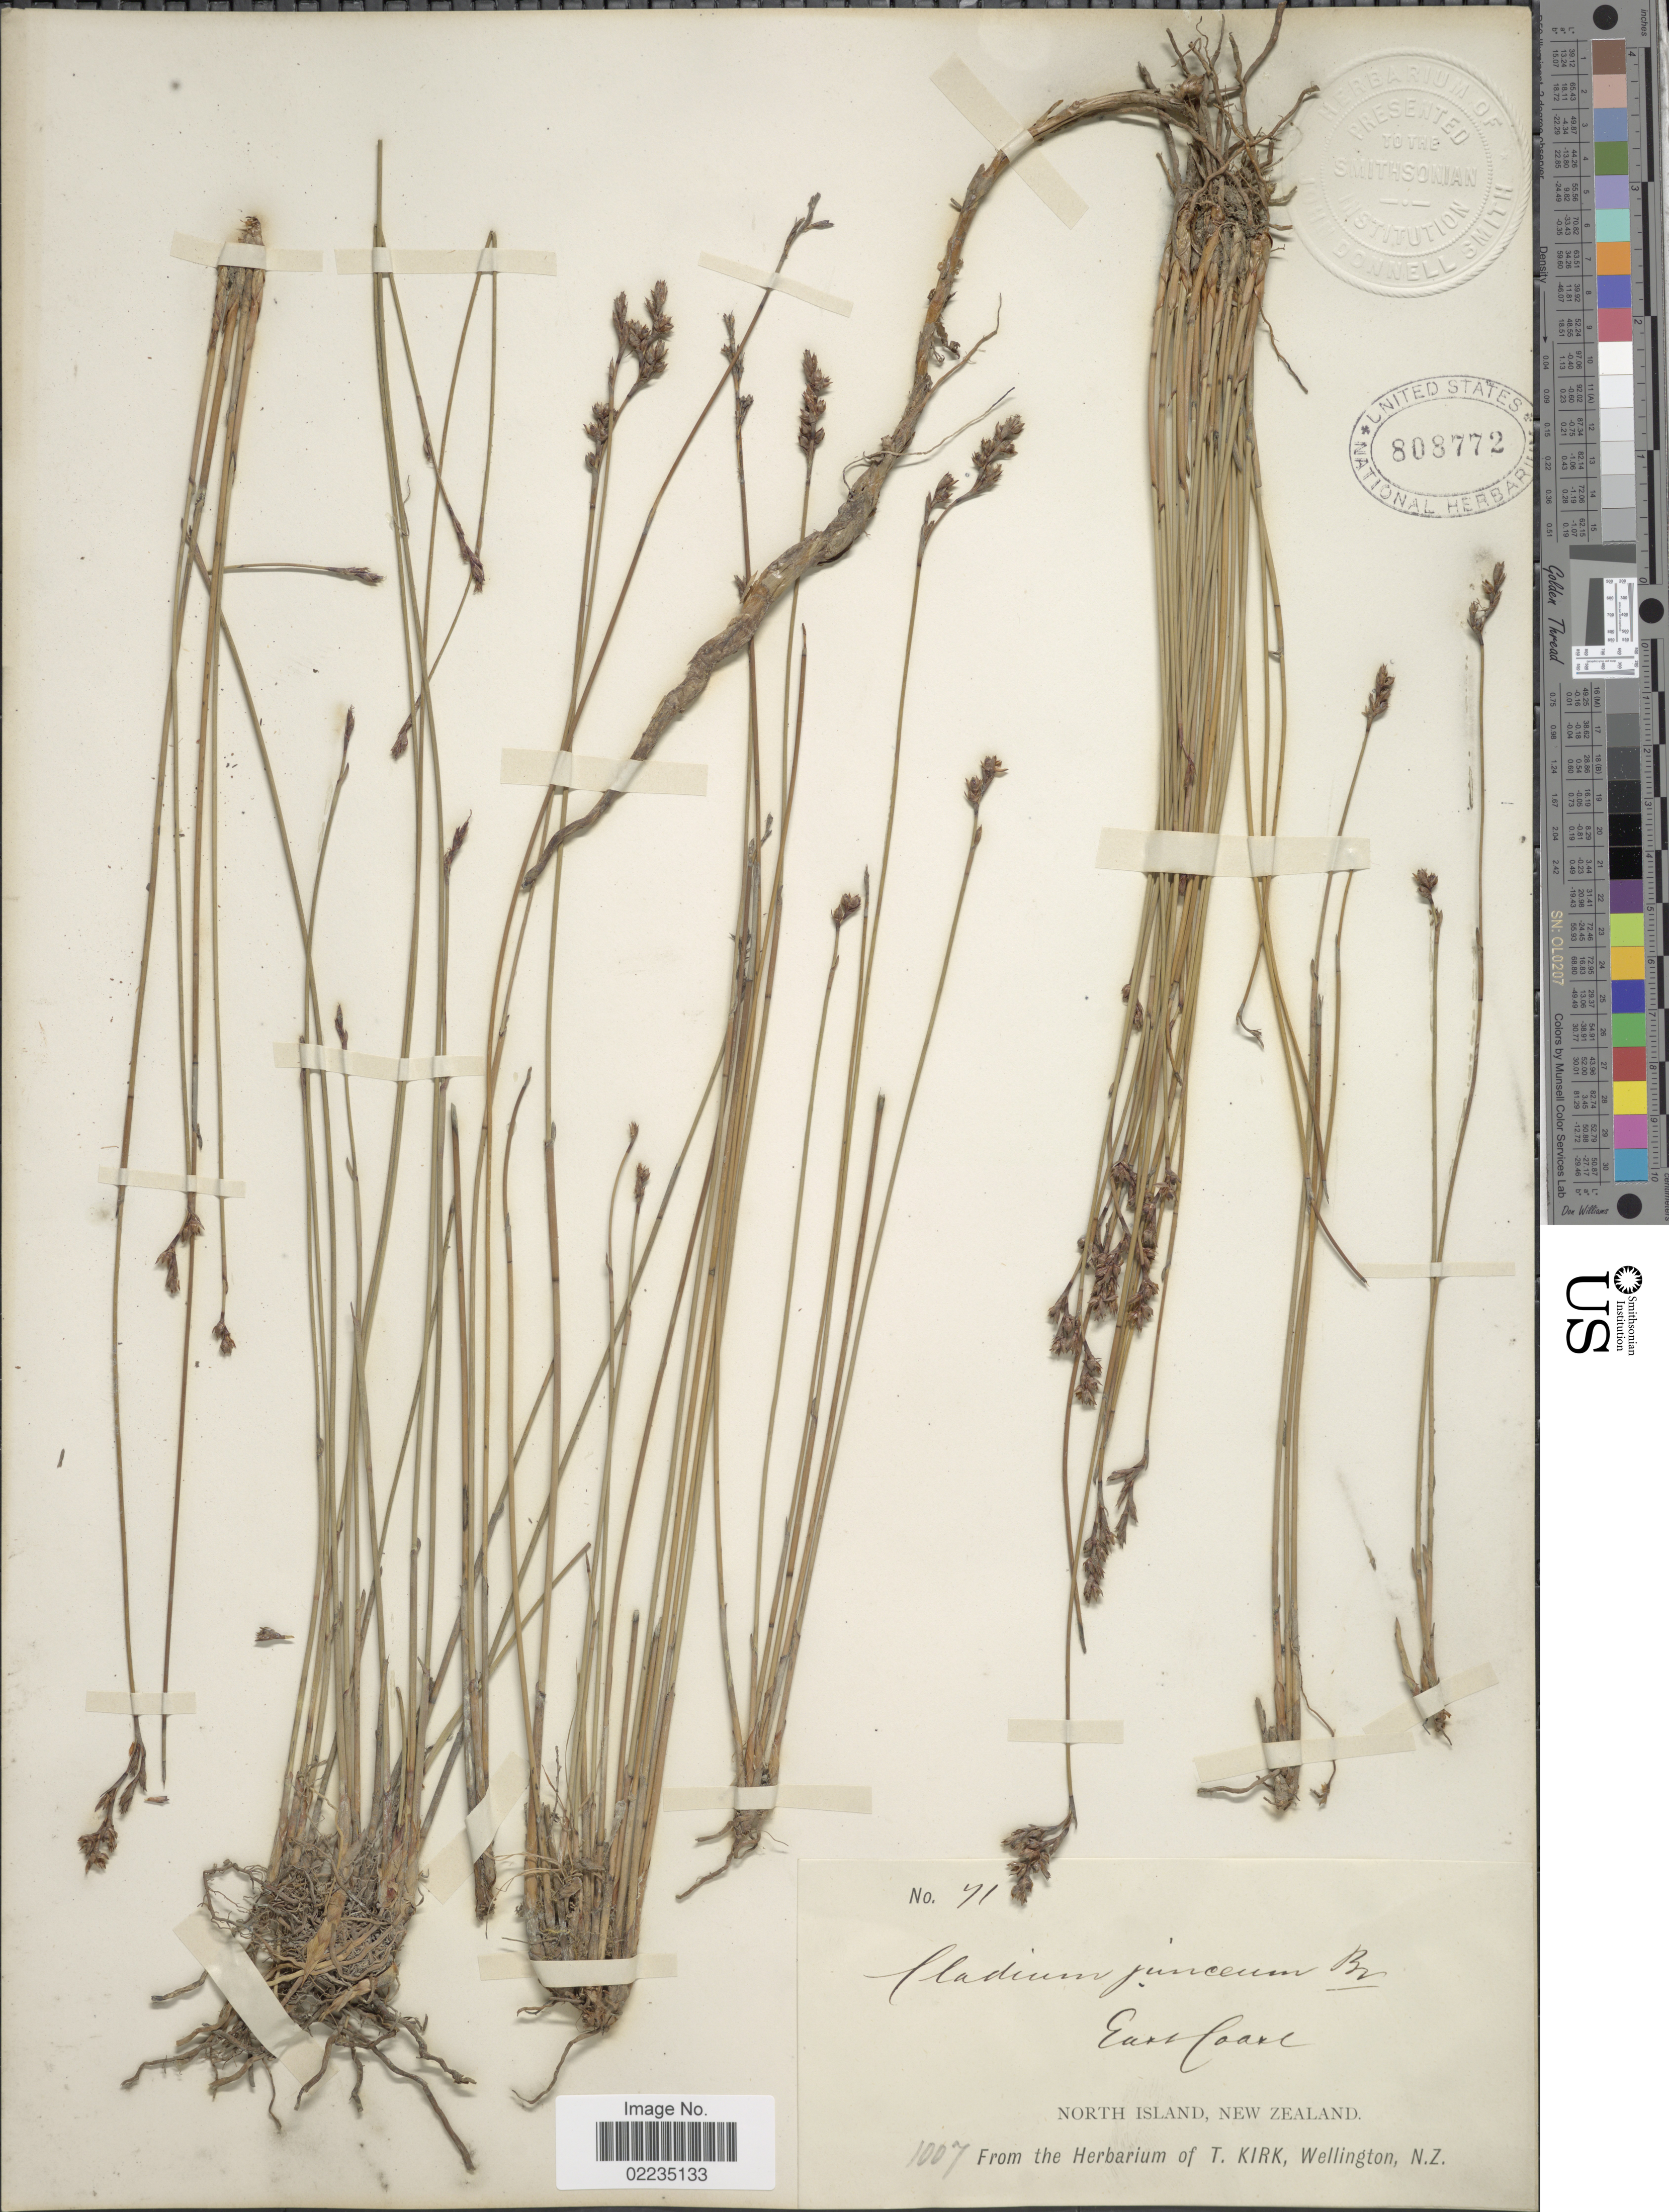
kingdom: Plantae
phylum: Tracheophyta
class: Liliopsida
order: Poales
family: Cyperaceae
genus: Machaerina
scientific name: Machaerina juncea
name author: (R. Br.) T. Koyama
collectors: ex Herb. T. Kirk, Wellington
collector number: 71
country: New Zealand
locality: North Island, New Zealand, East Coast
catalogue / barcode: US 808772